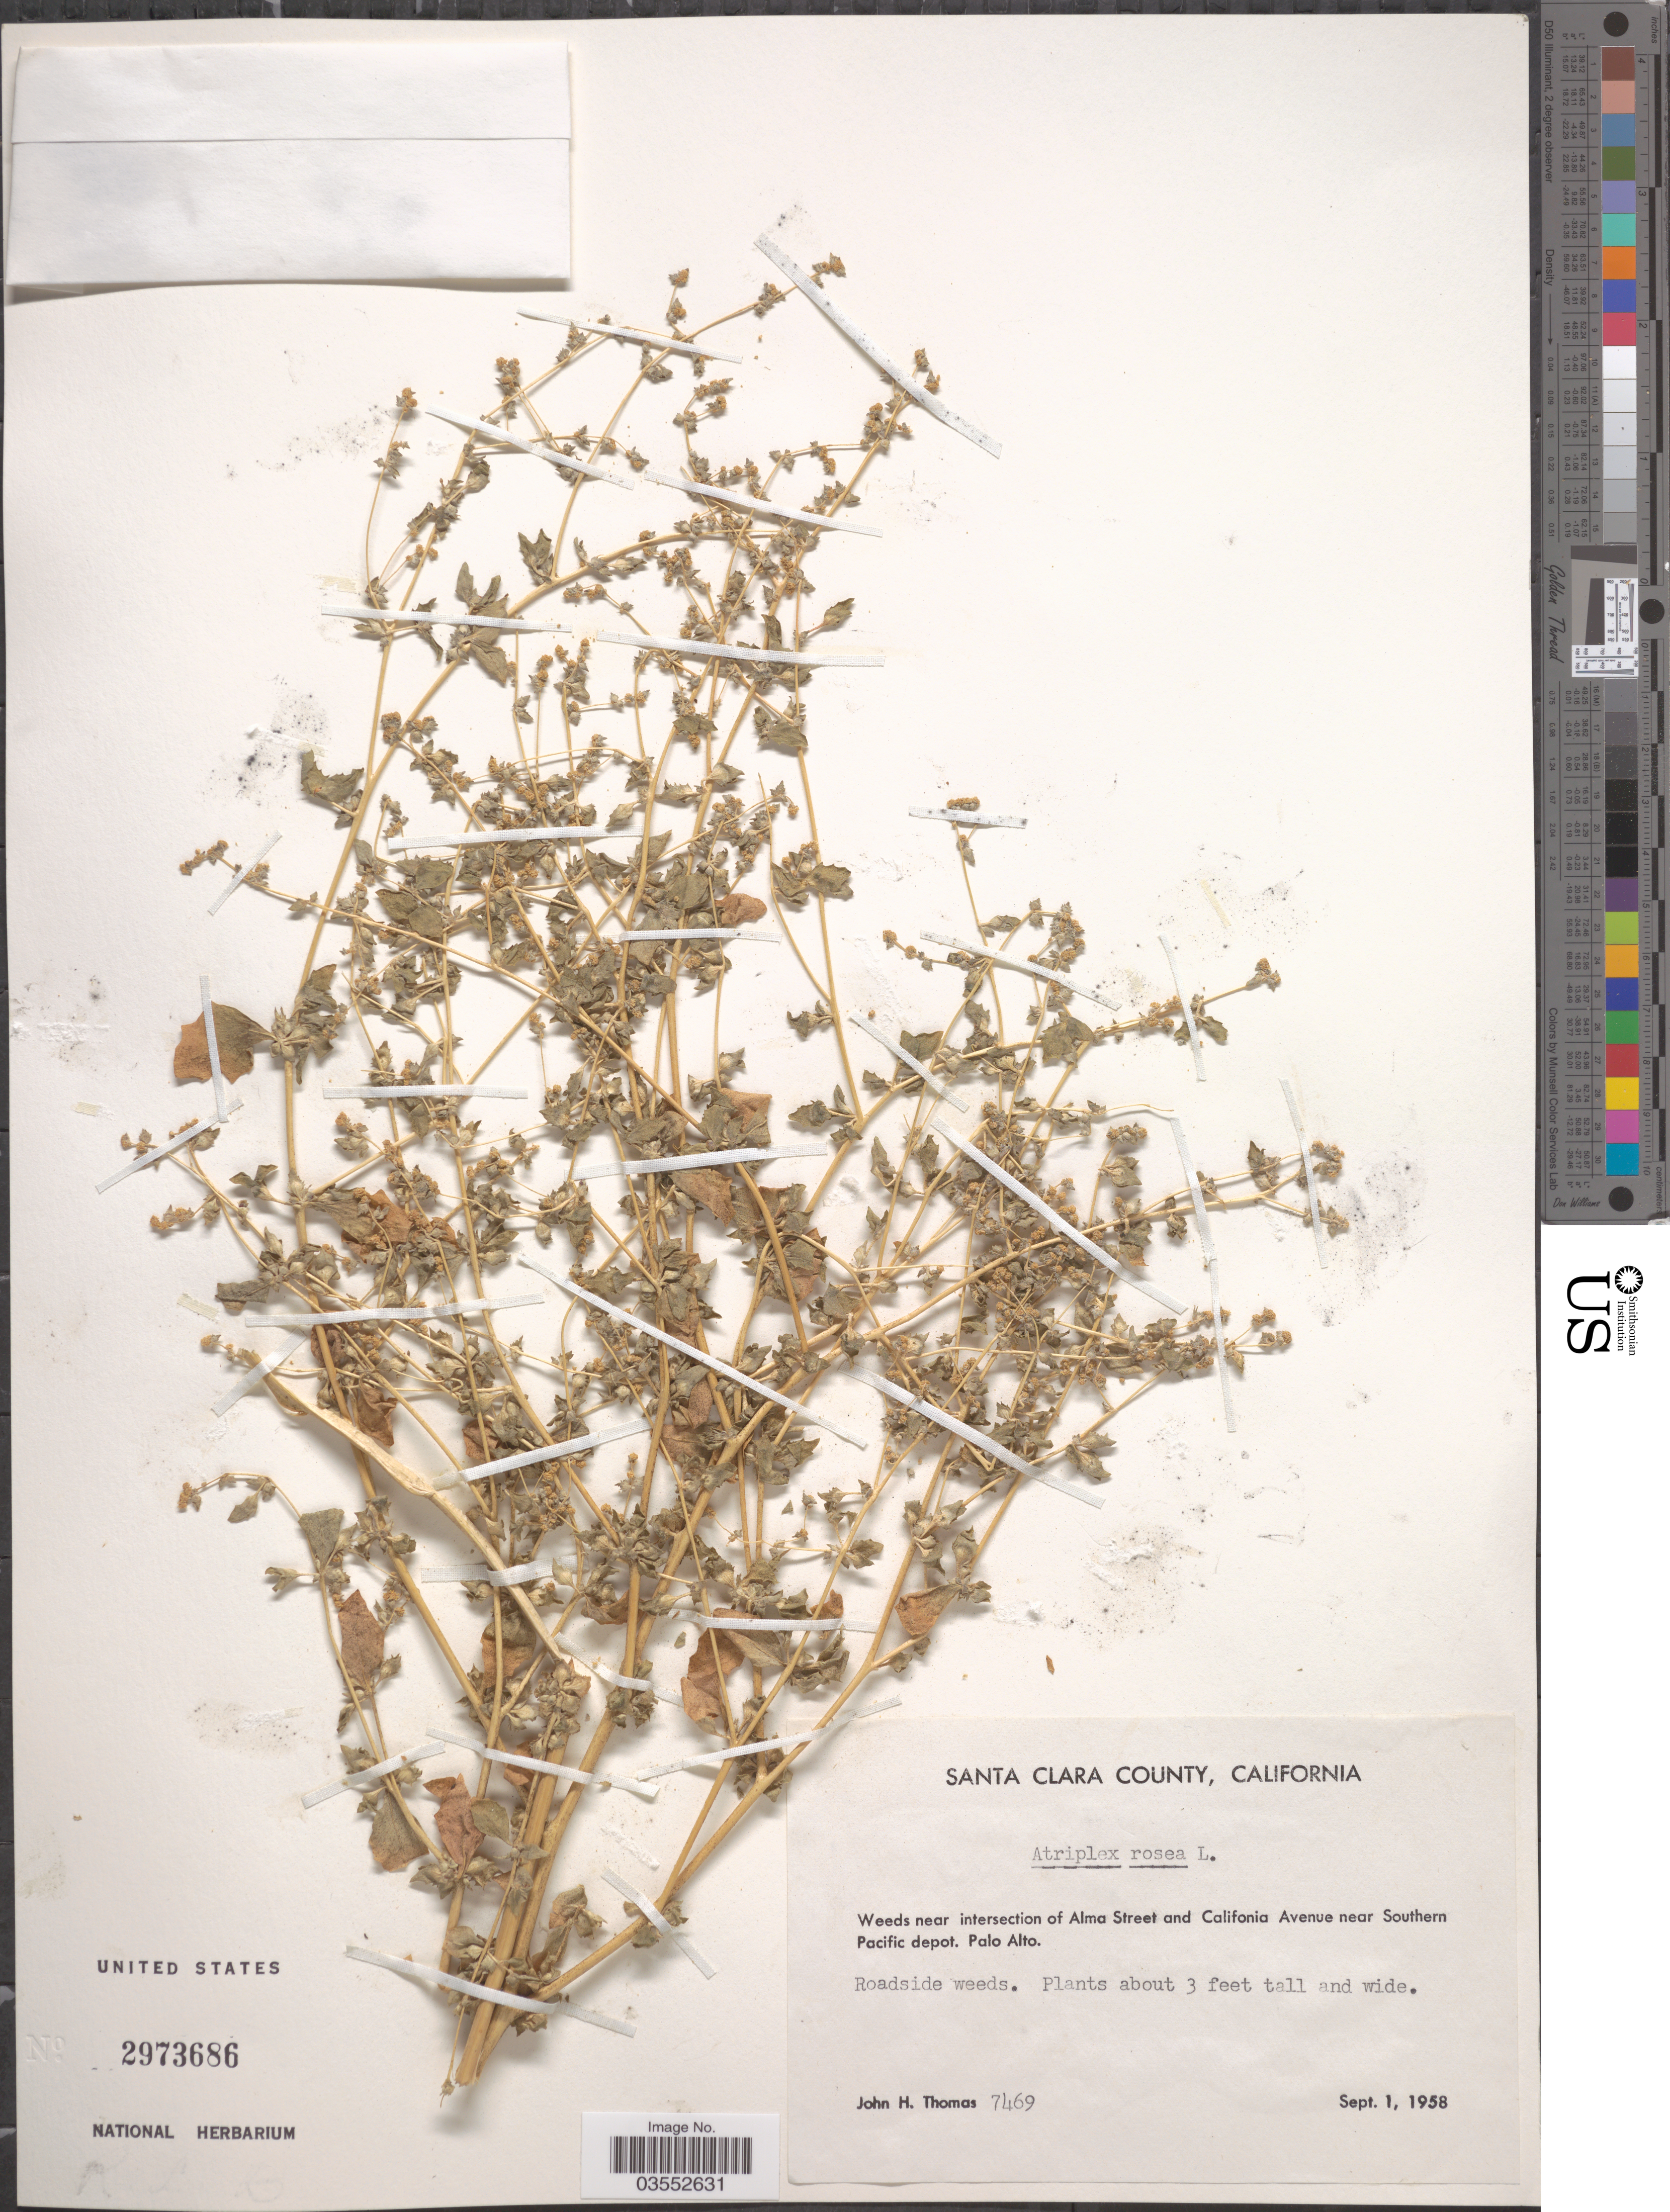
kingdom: Plantae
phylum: Tracheophyta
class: Magnoliopsida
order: Caryophyllales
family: Amaranthaceae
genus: Atriplex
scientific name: Atriplex rosea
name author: L.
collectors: J. H. Thomas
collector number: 7469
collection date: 1958-09-01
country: United States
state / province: California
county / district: Santa Clara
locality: Santa Clara County. Near intersection of Alma Street and California Avenue near Southern Pacific depot. Palo Alto.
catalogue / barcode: US 2973686